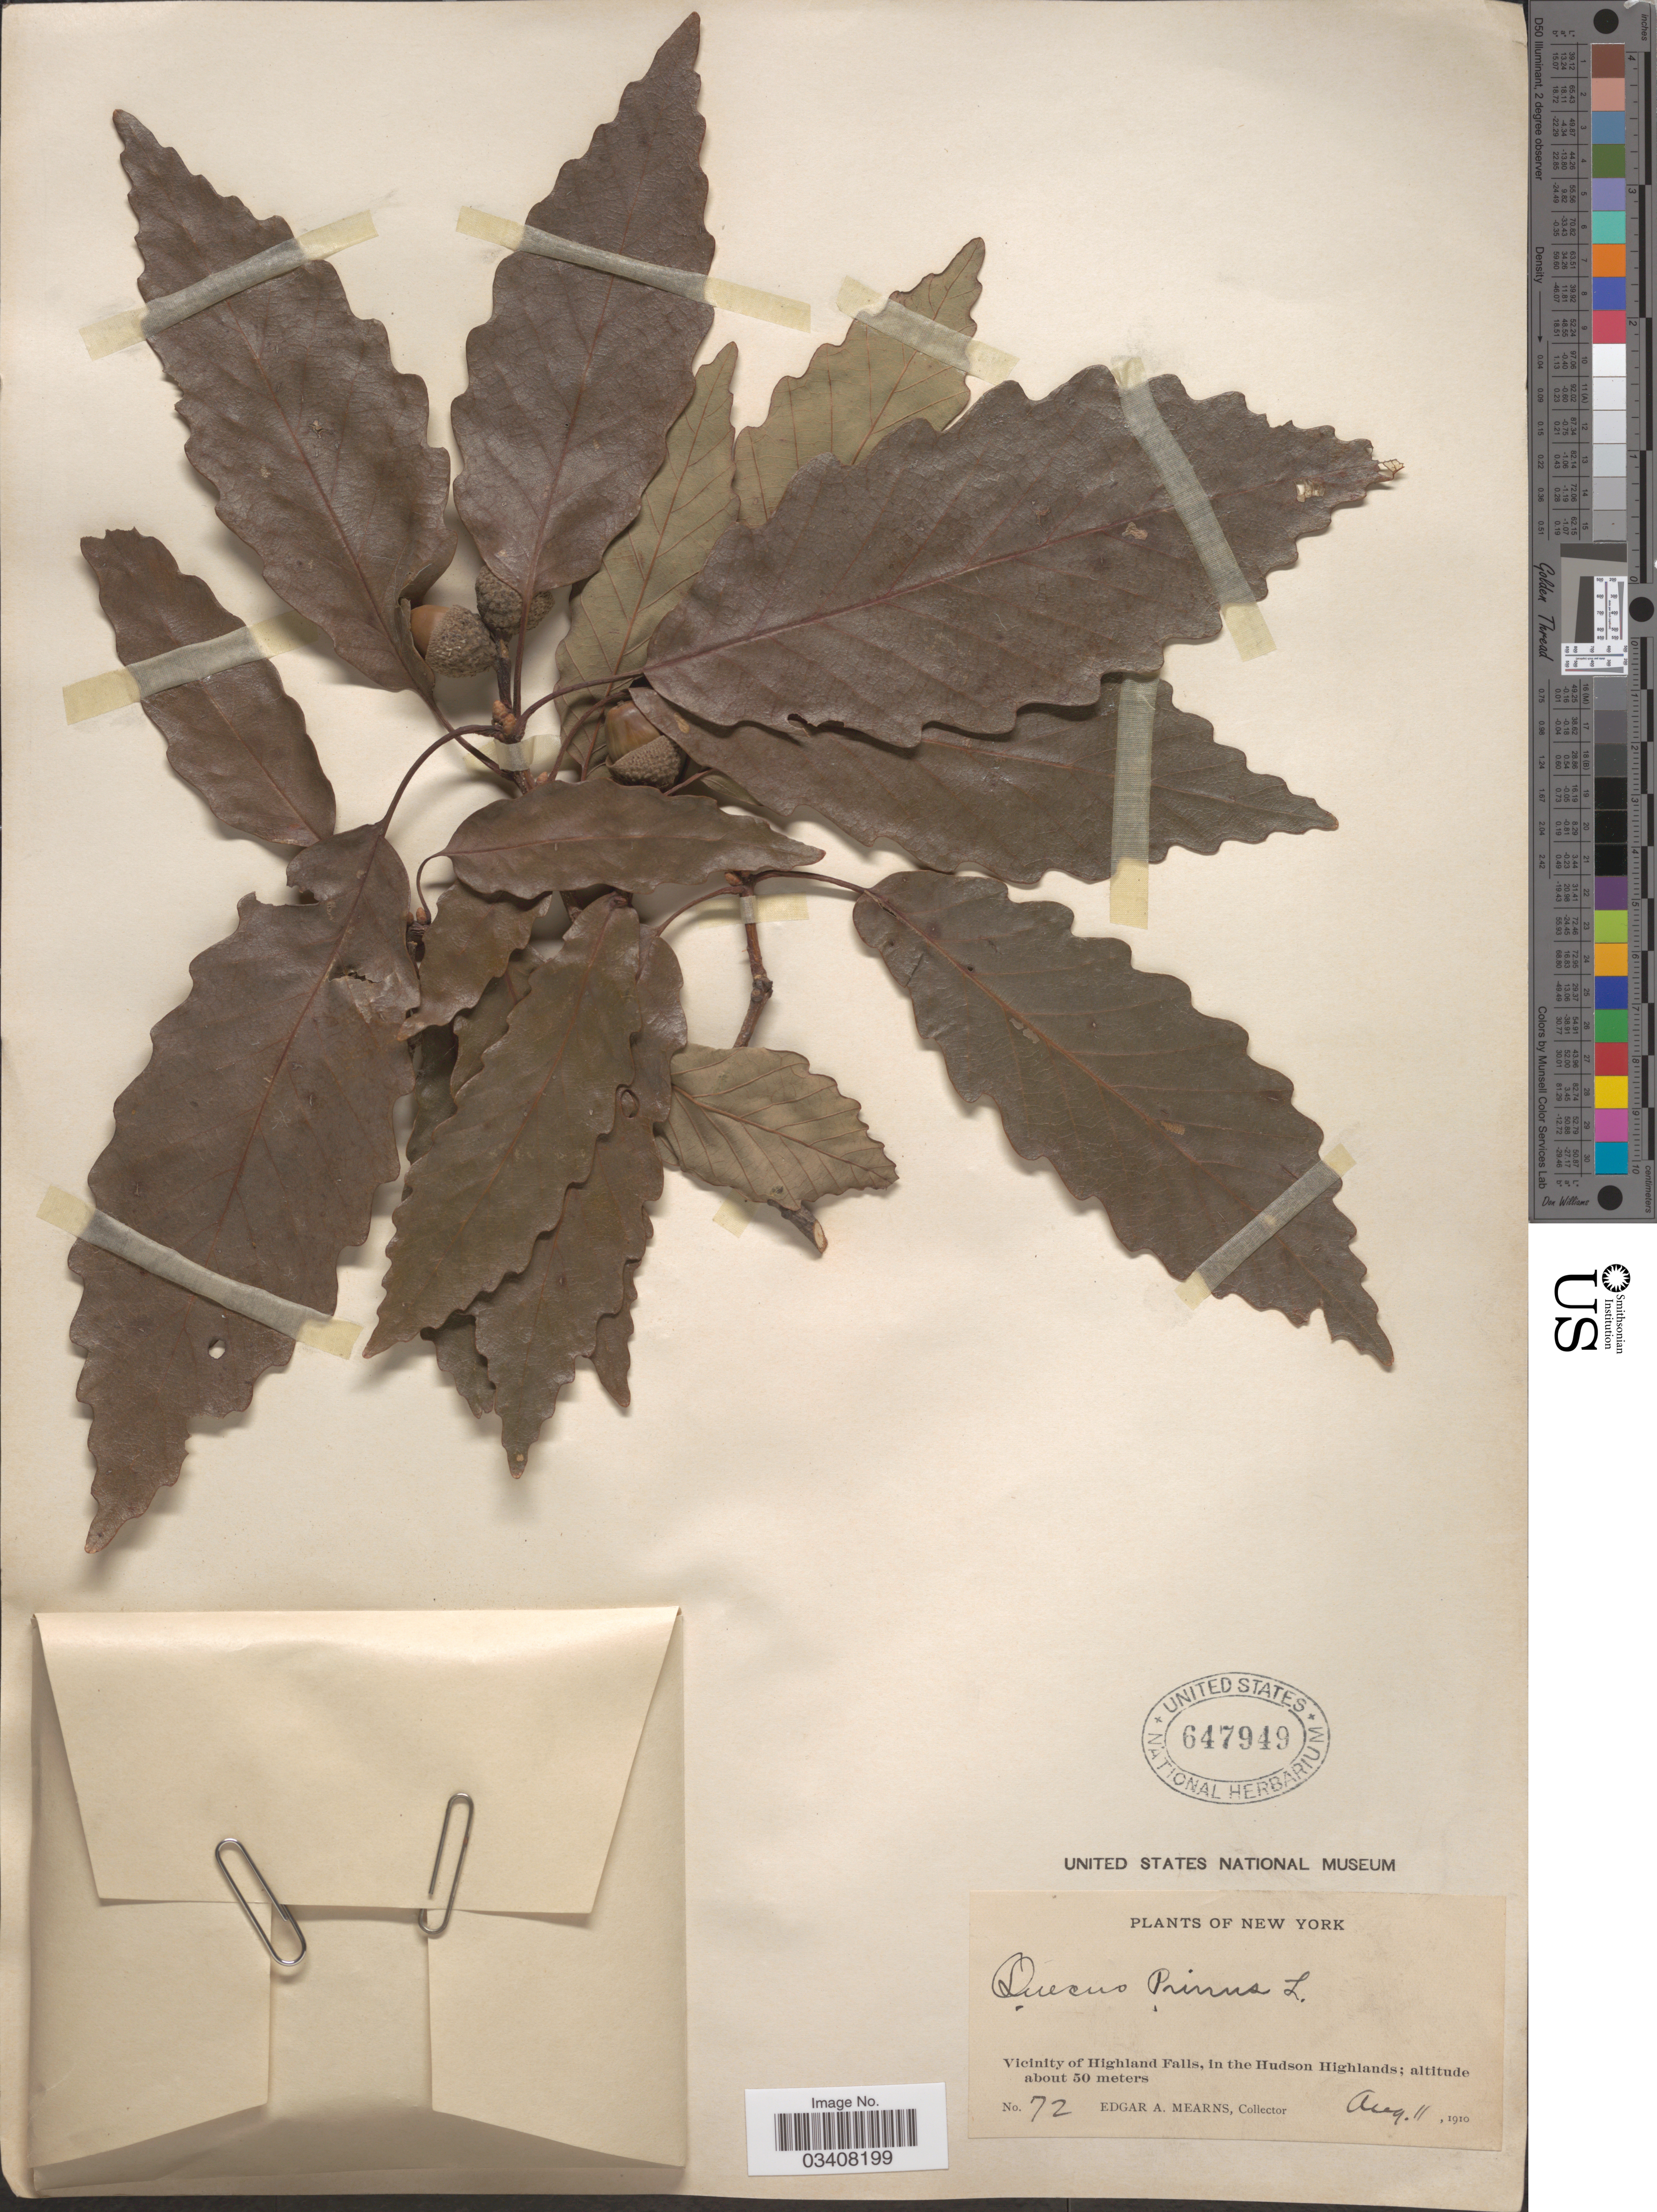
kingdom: Plantae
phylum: Tracheophyta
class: Magnoliopsida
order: Fagales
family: Fagaceae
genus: Quercus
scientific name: Quercus prinus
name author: L.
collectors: E. A. Mearns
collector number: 72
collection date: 1910-08-11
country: United States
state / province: New York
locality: Vicinity of Highland Falls, in the Hudson Highlands.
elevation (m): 50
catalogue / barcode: US 647949